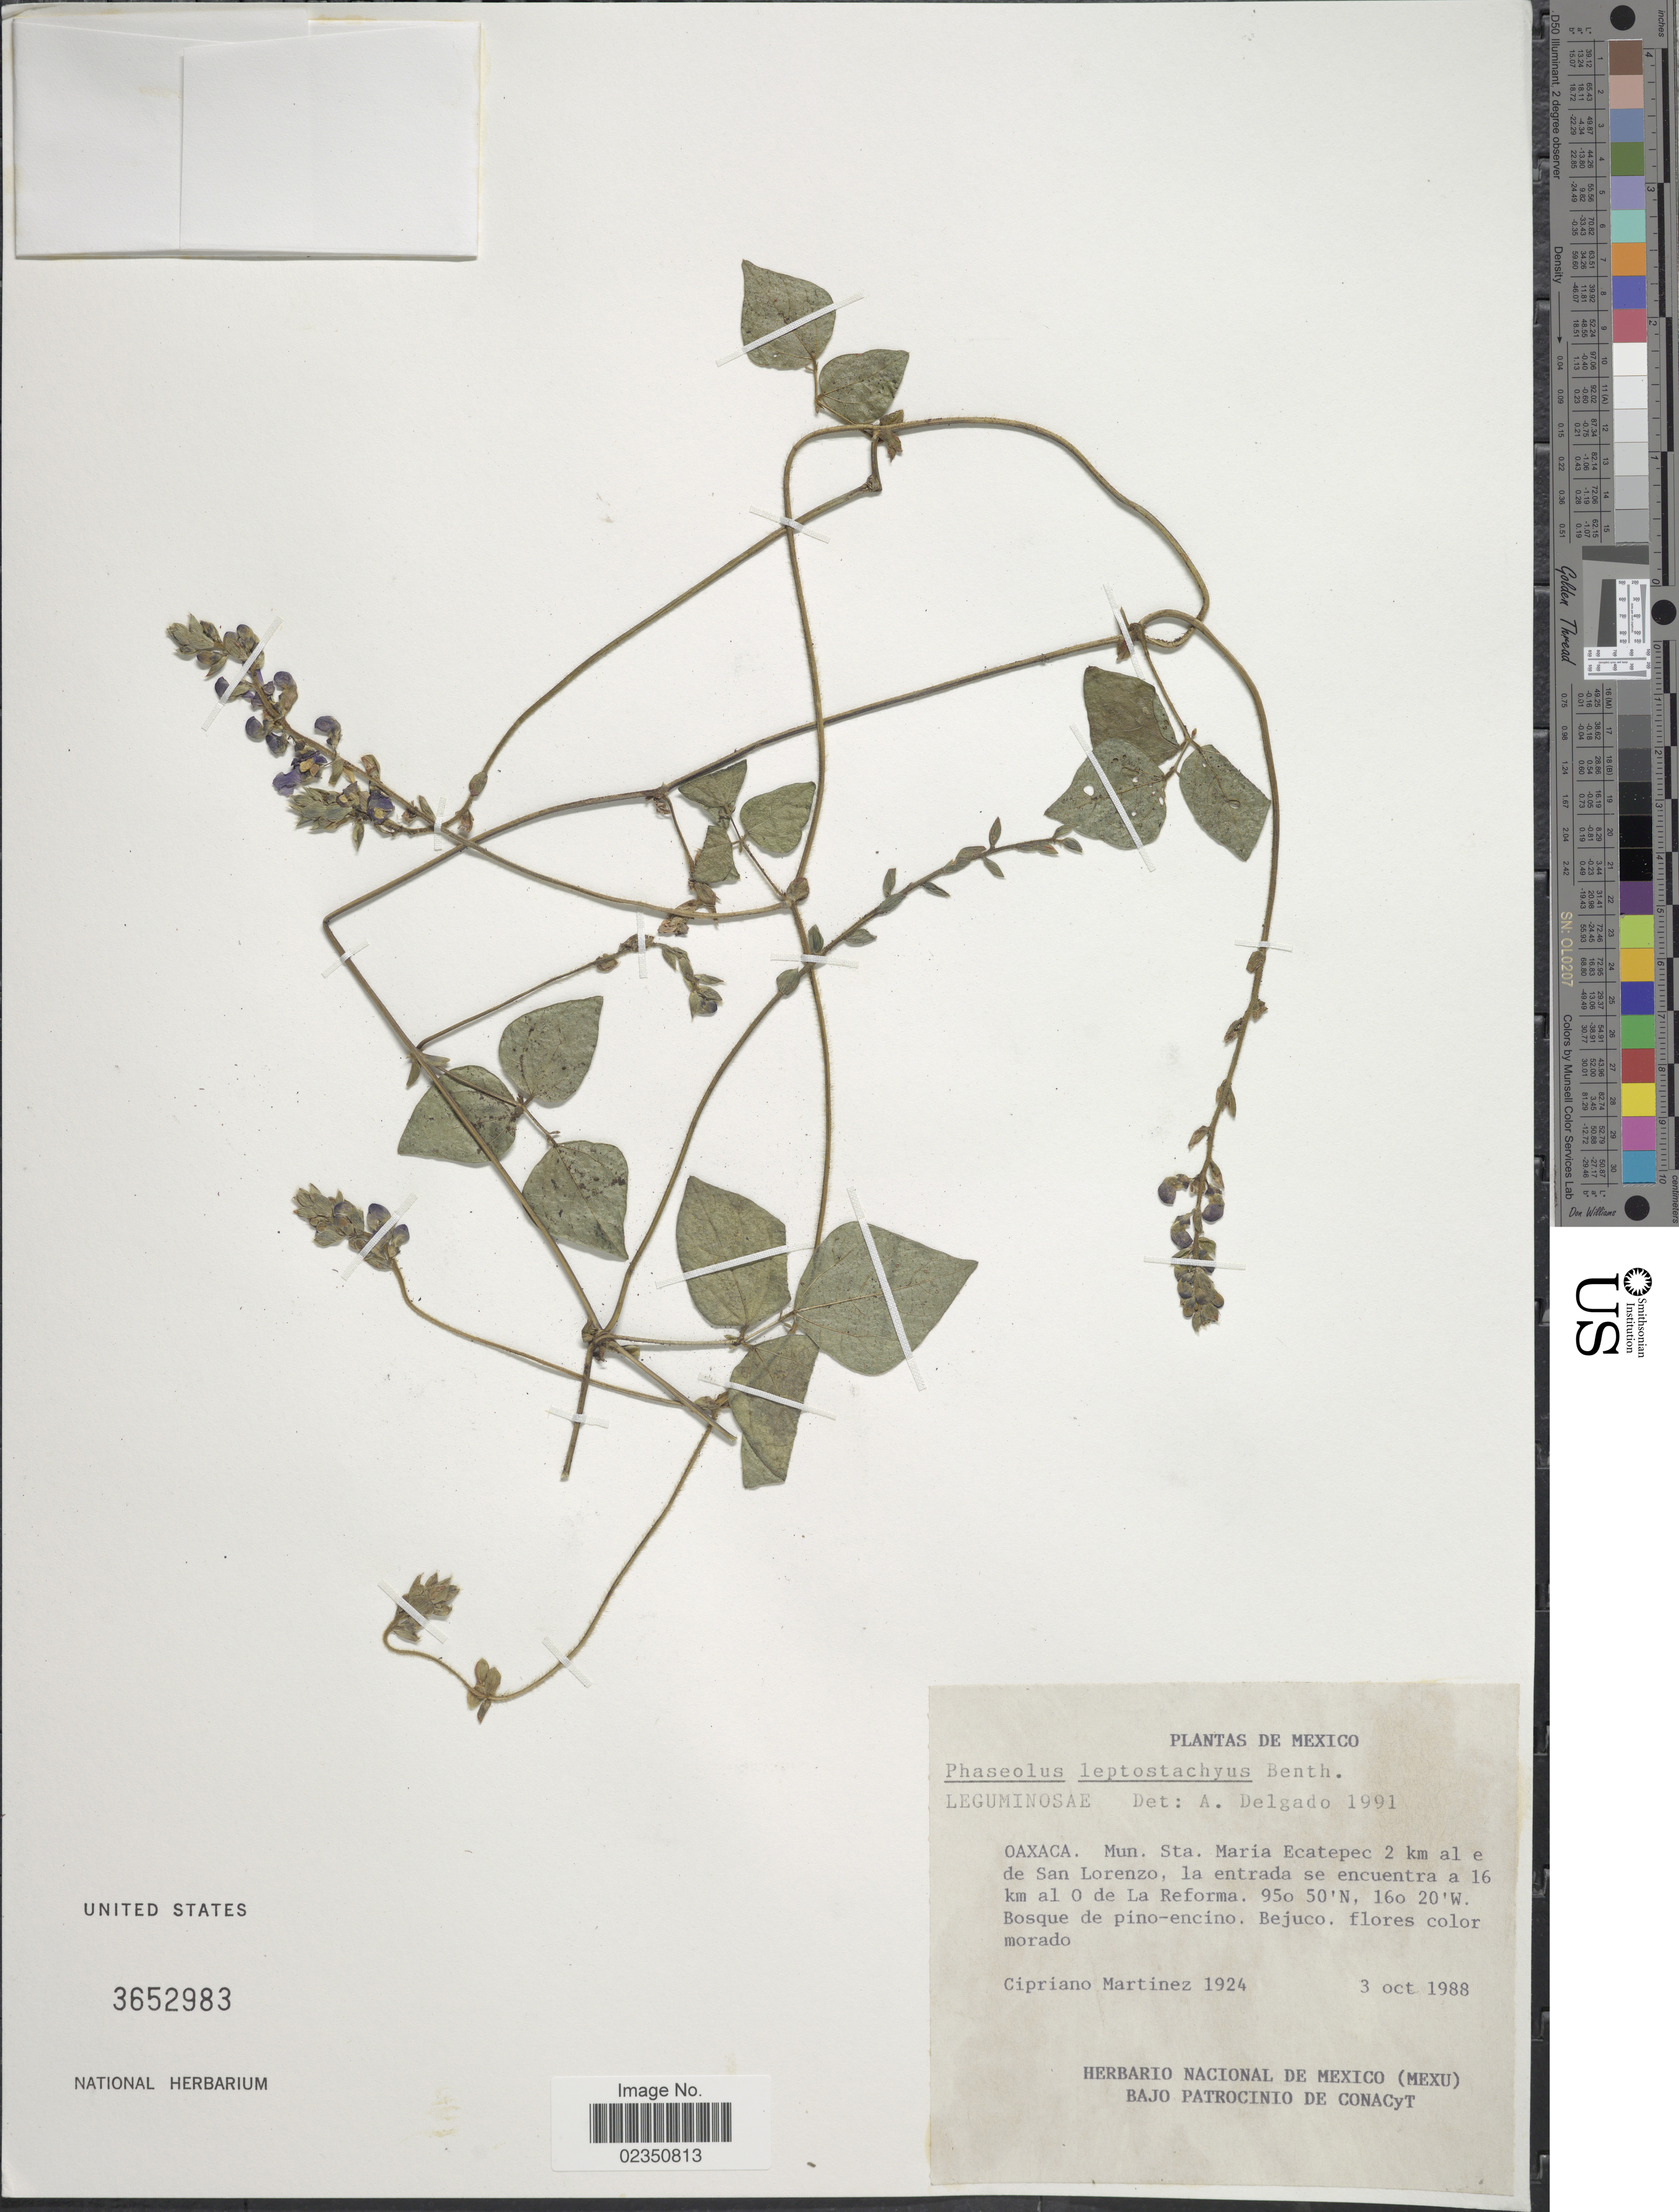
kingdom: Plantae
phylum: Tracheophyta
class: Magnoliopsida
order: Fabales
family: Fabaceae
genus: Phaseolus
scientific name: Phaseolus leptostachyus var. leptostachyus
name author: Benth.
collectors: C. Martínez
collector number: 1924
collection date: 1988-10-03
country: Mexico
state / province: Oaxaca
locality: Mun. Sta. Maria Excatepec 2 km al e de San Lorenzo, la enrtada se encuentra a 16 km al O de La Reforma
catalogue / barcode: US 3652983